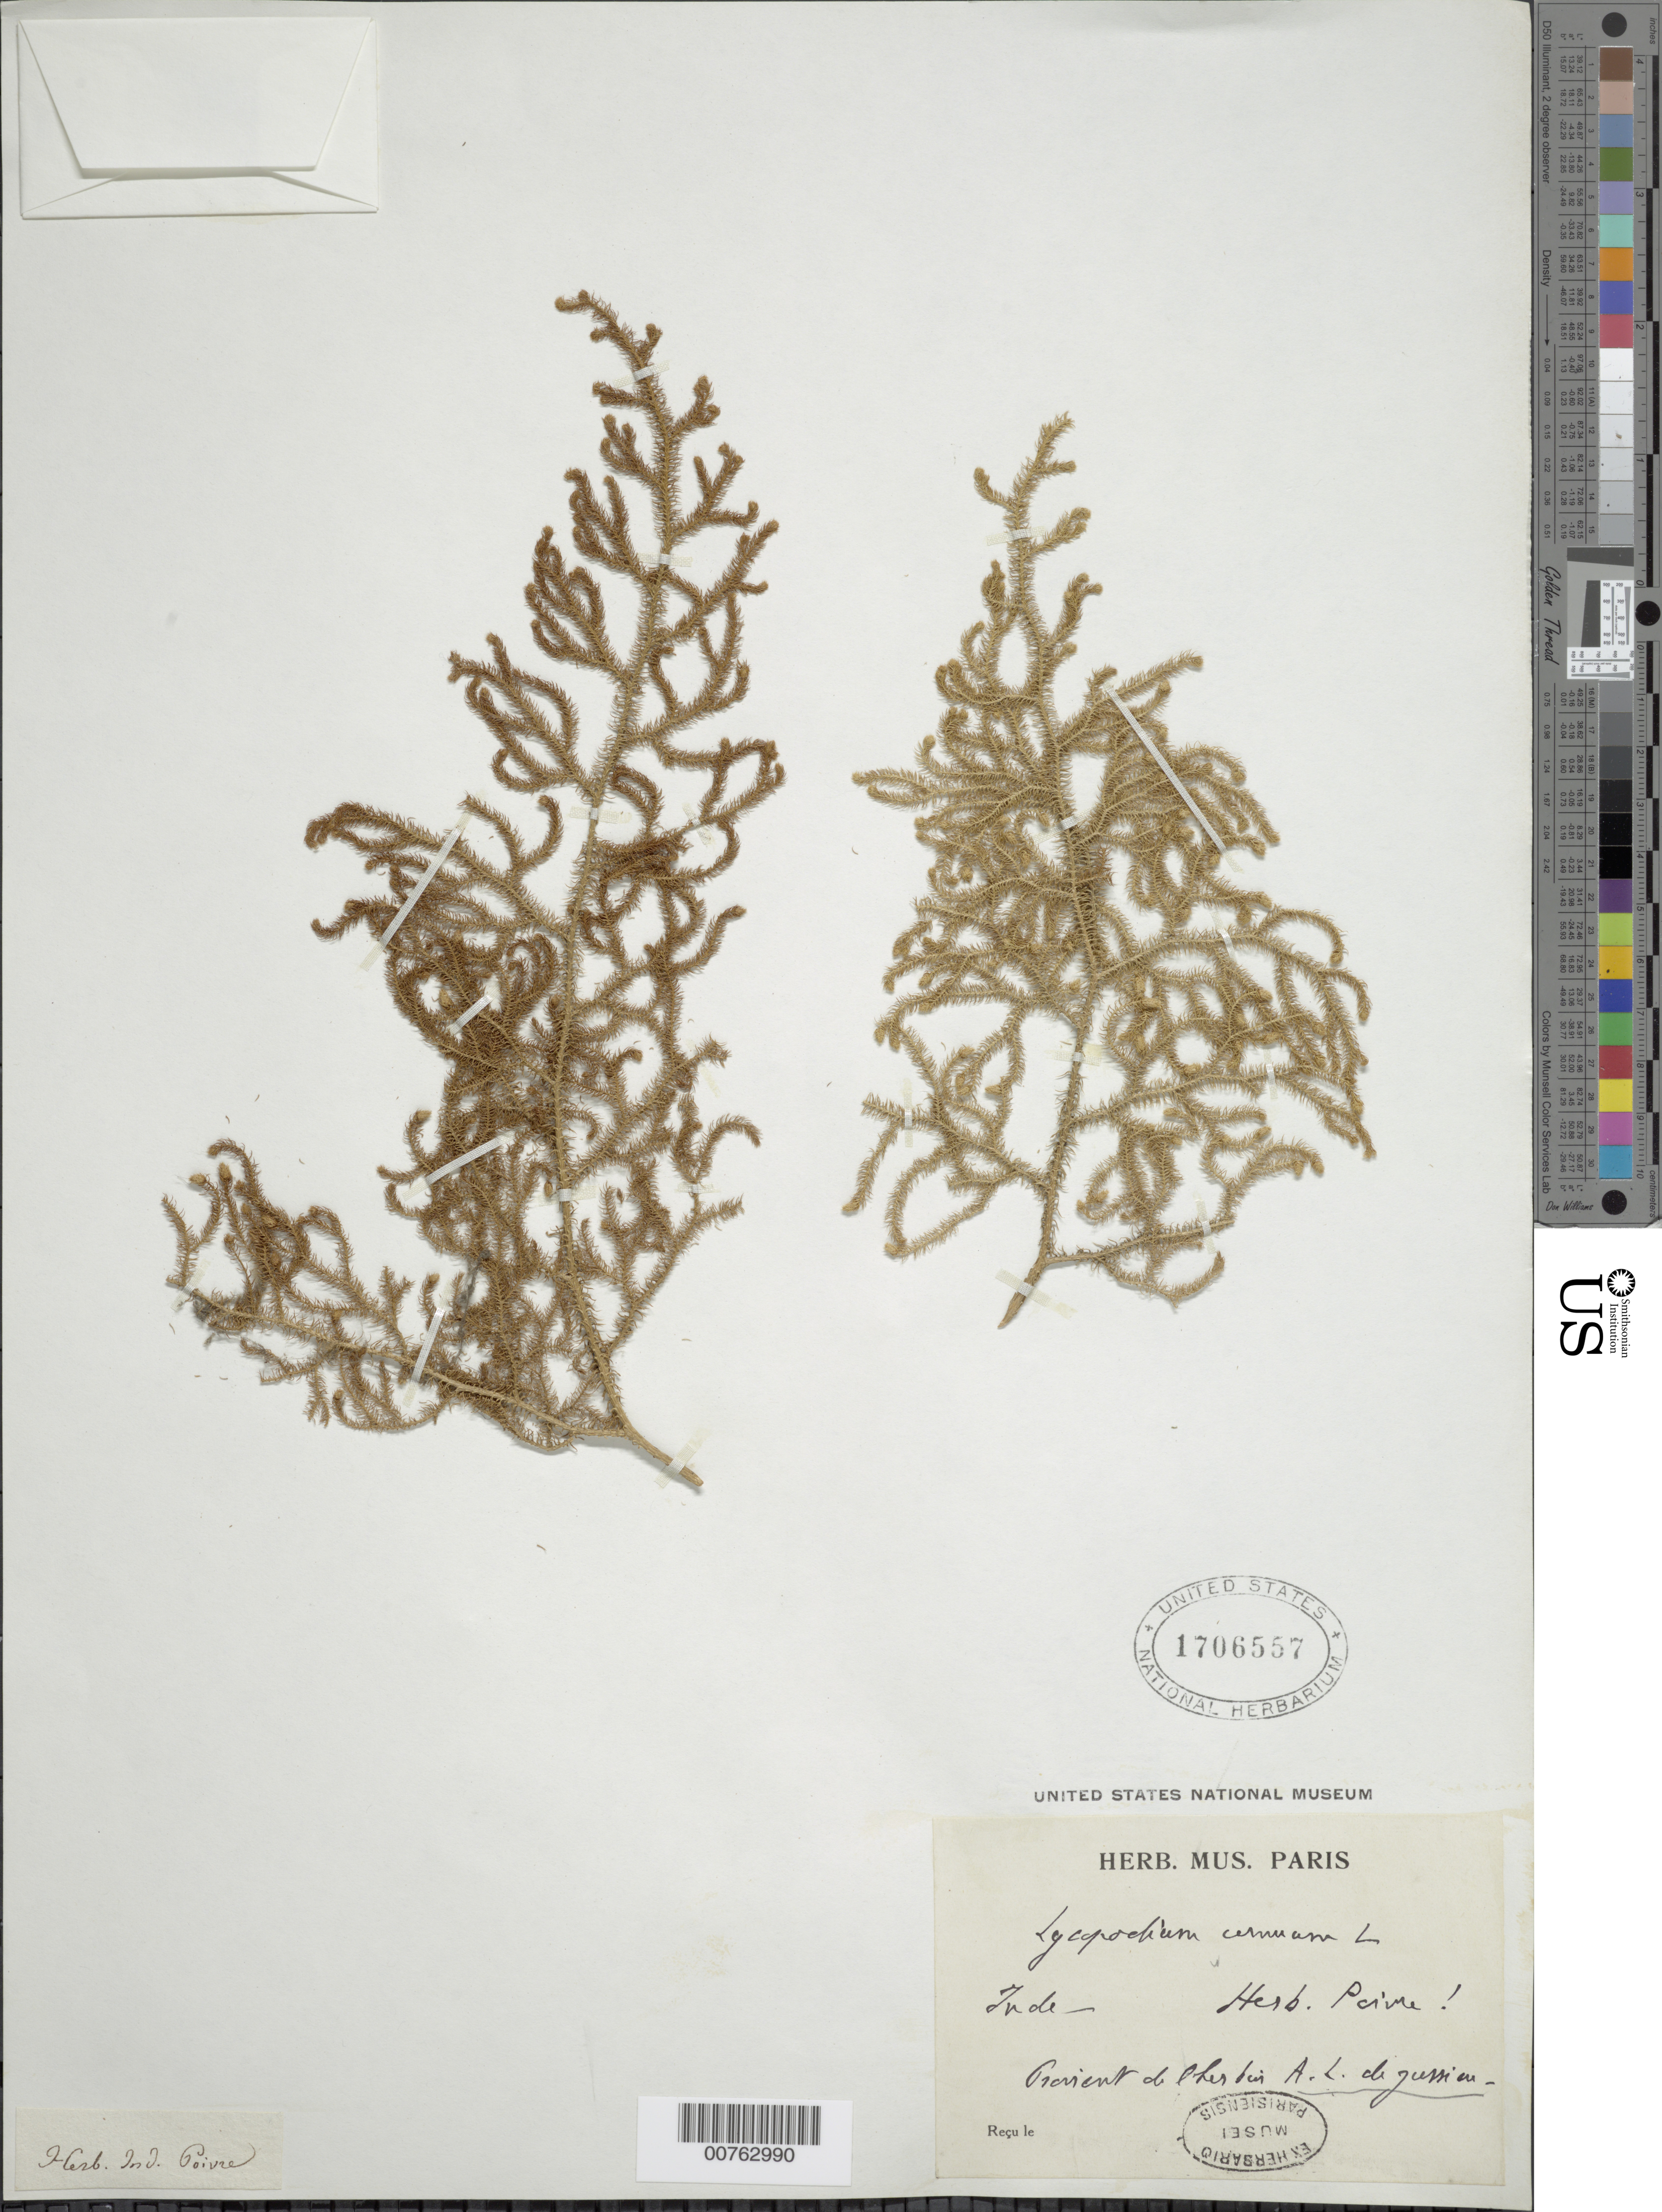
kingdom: Plantae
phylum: Tracheophyta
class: Lycopodiopsida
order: Lycopodiales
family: Lycopodiaceae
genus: Palhinhaea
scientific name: Palhinhaea cernua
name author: (L.) Vasc. & Franco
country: Dominican Republic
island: Hispaniola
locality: Unknown - specimen from Herbarium of A.L. de Jussieu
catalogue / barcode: US 1706557